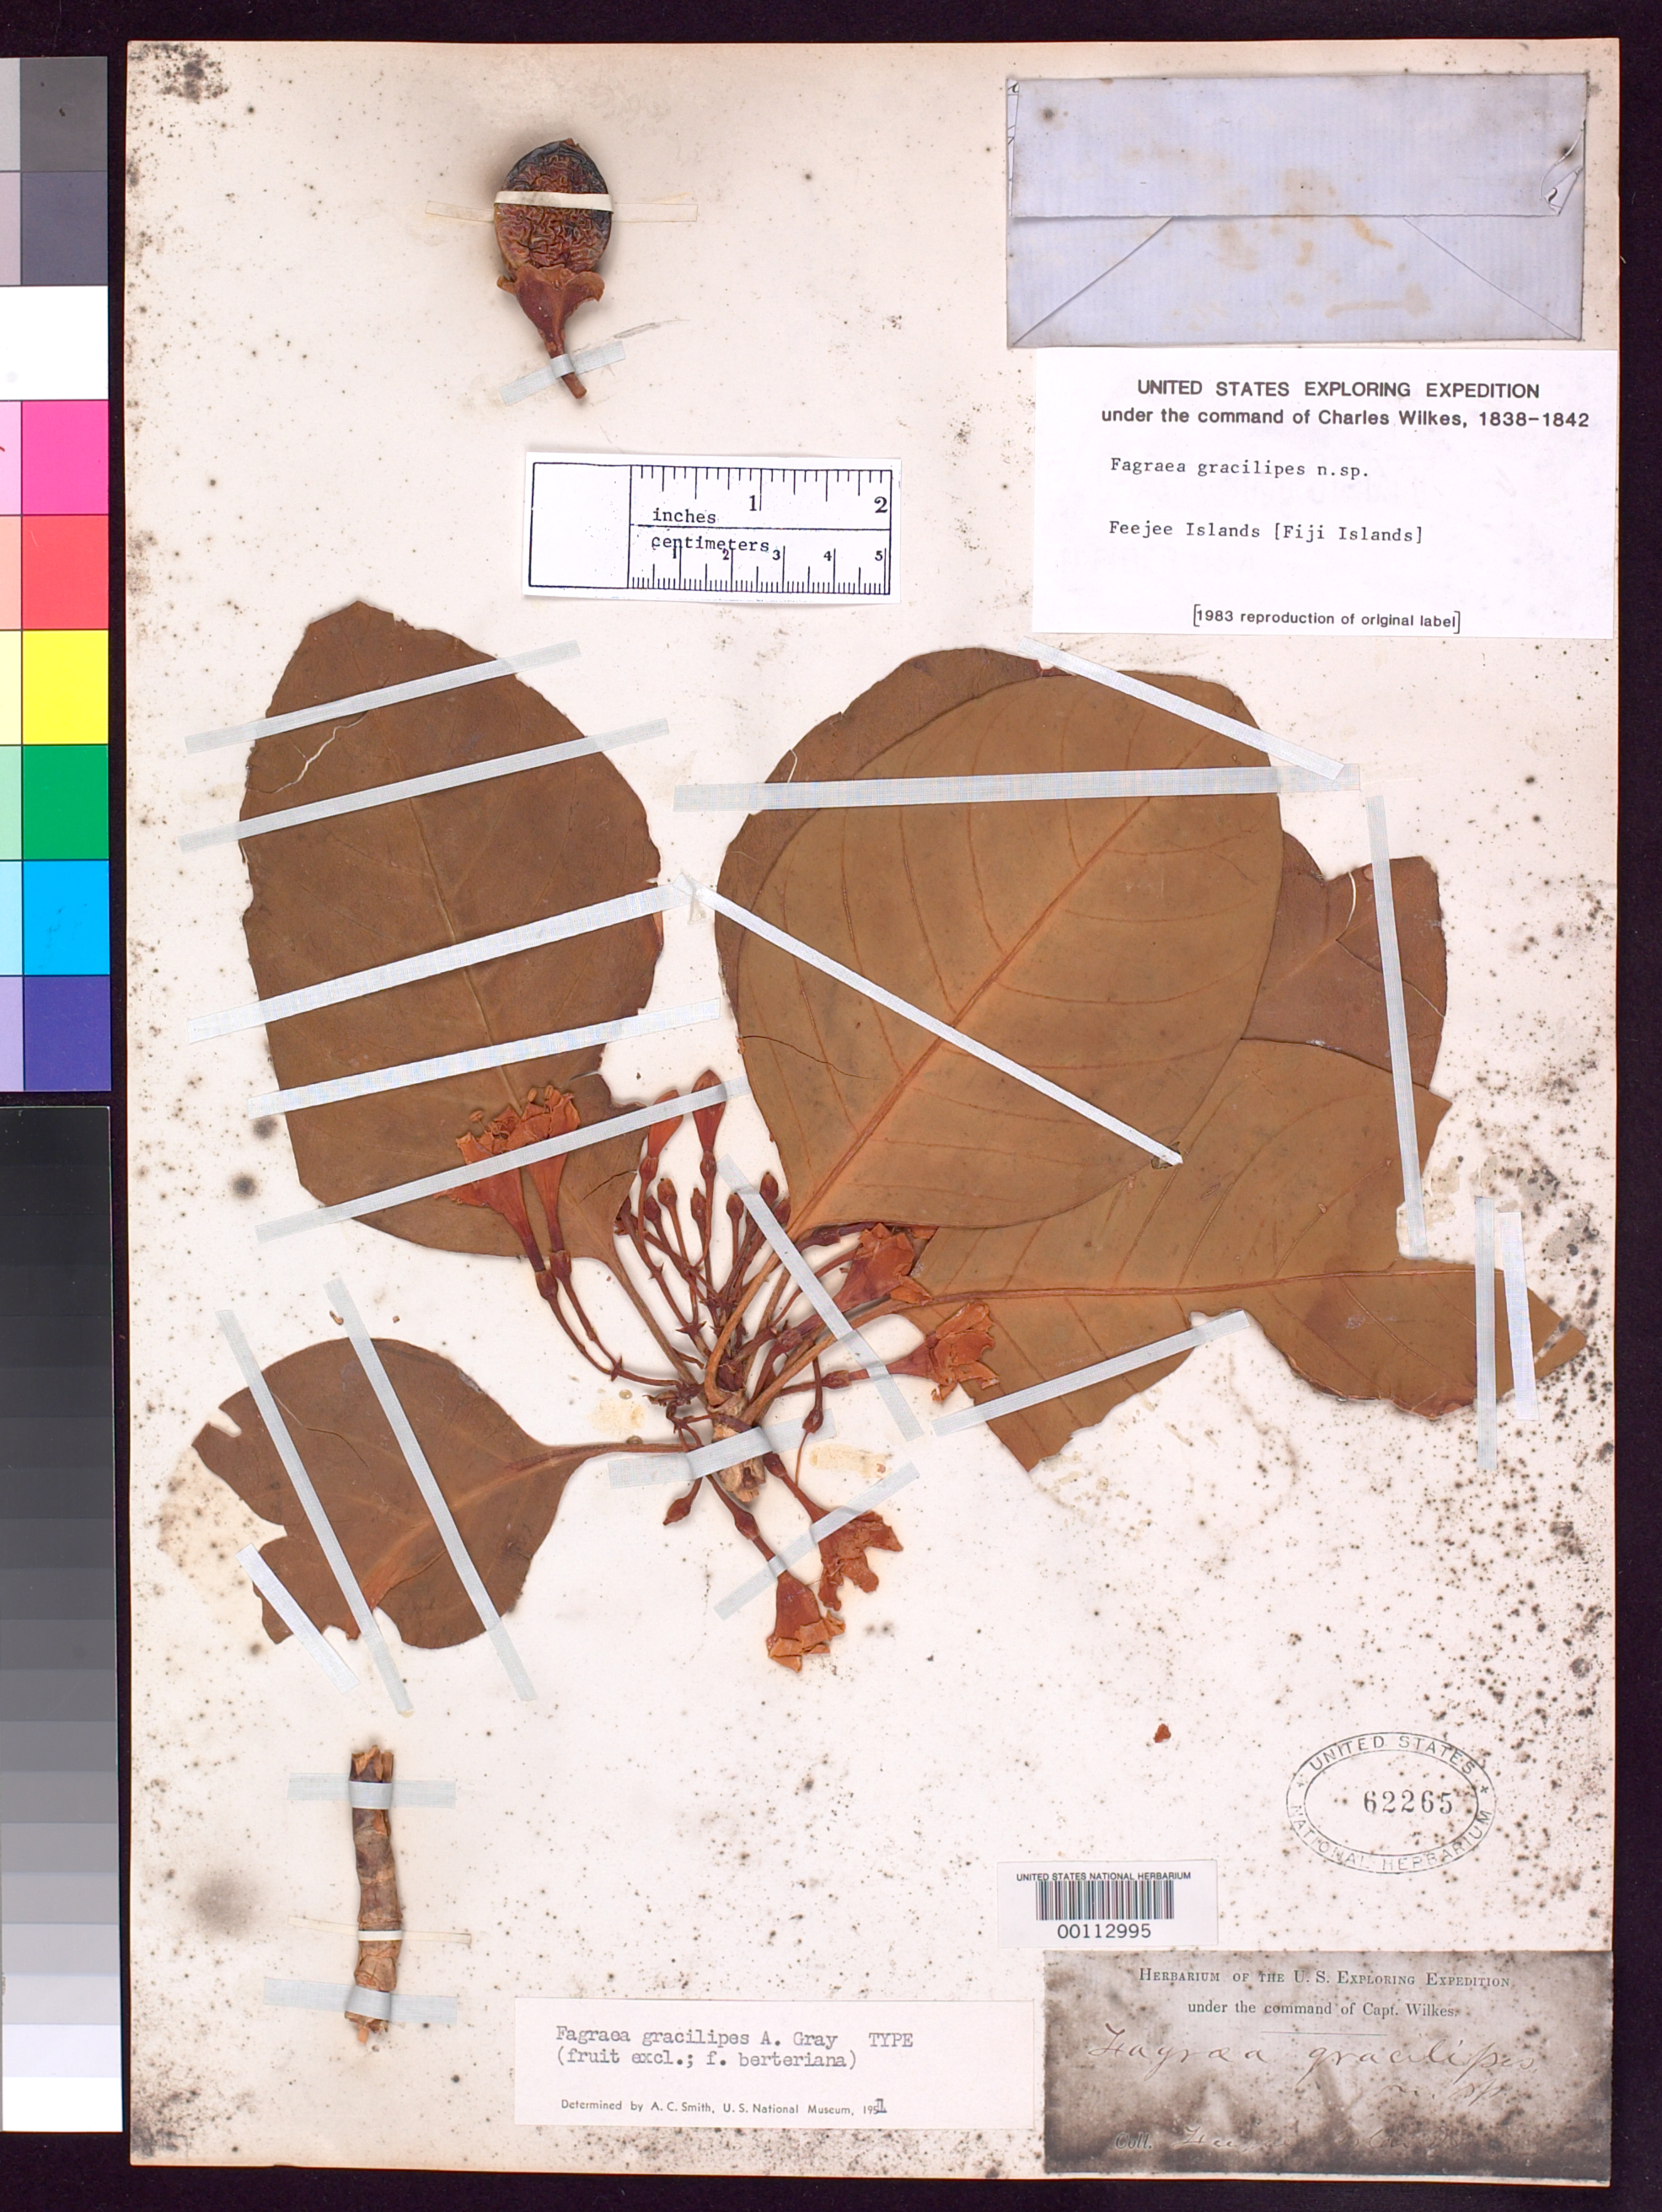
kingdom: Plantae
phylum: Tracheophyta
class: Magnoliopsida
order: Gentianales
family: Gentianaceae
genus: Fagraea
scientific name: Fagraea gracilipes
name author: A. Gray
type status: Holotype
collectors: Wilkes Explor. Exped.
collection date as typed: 1838 to -- --- 1842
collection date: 1838/1842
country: Fiji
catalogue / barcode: US 62265